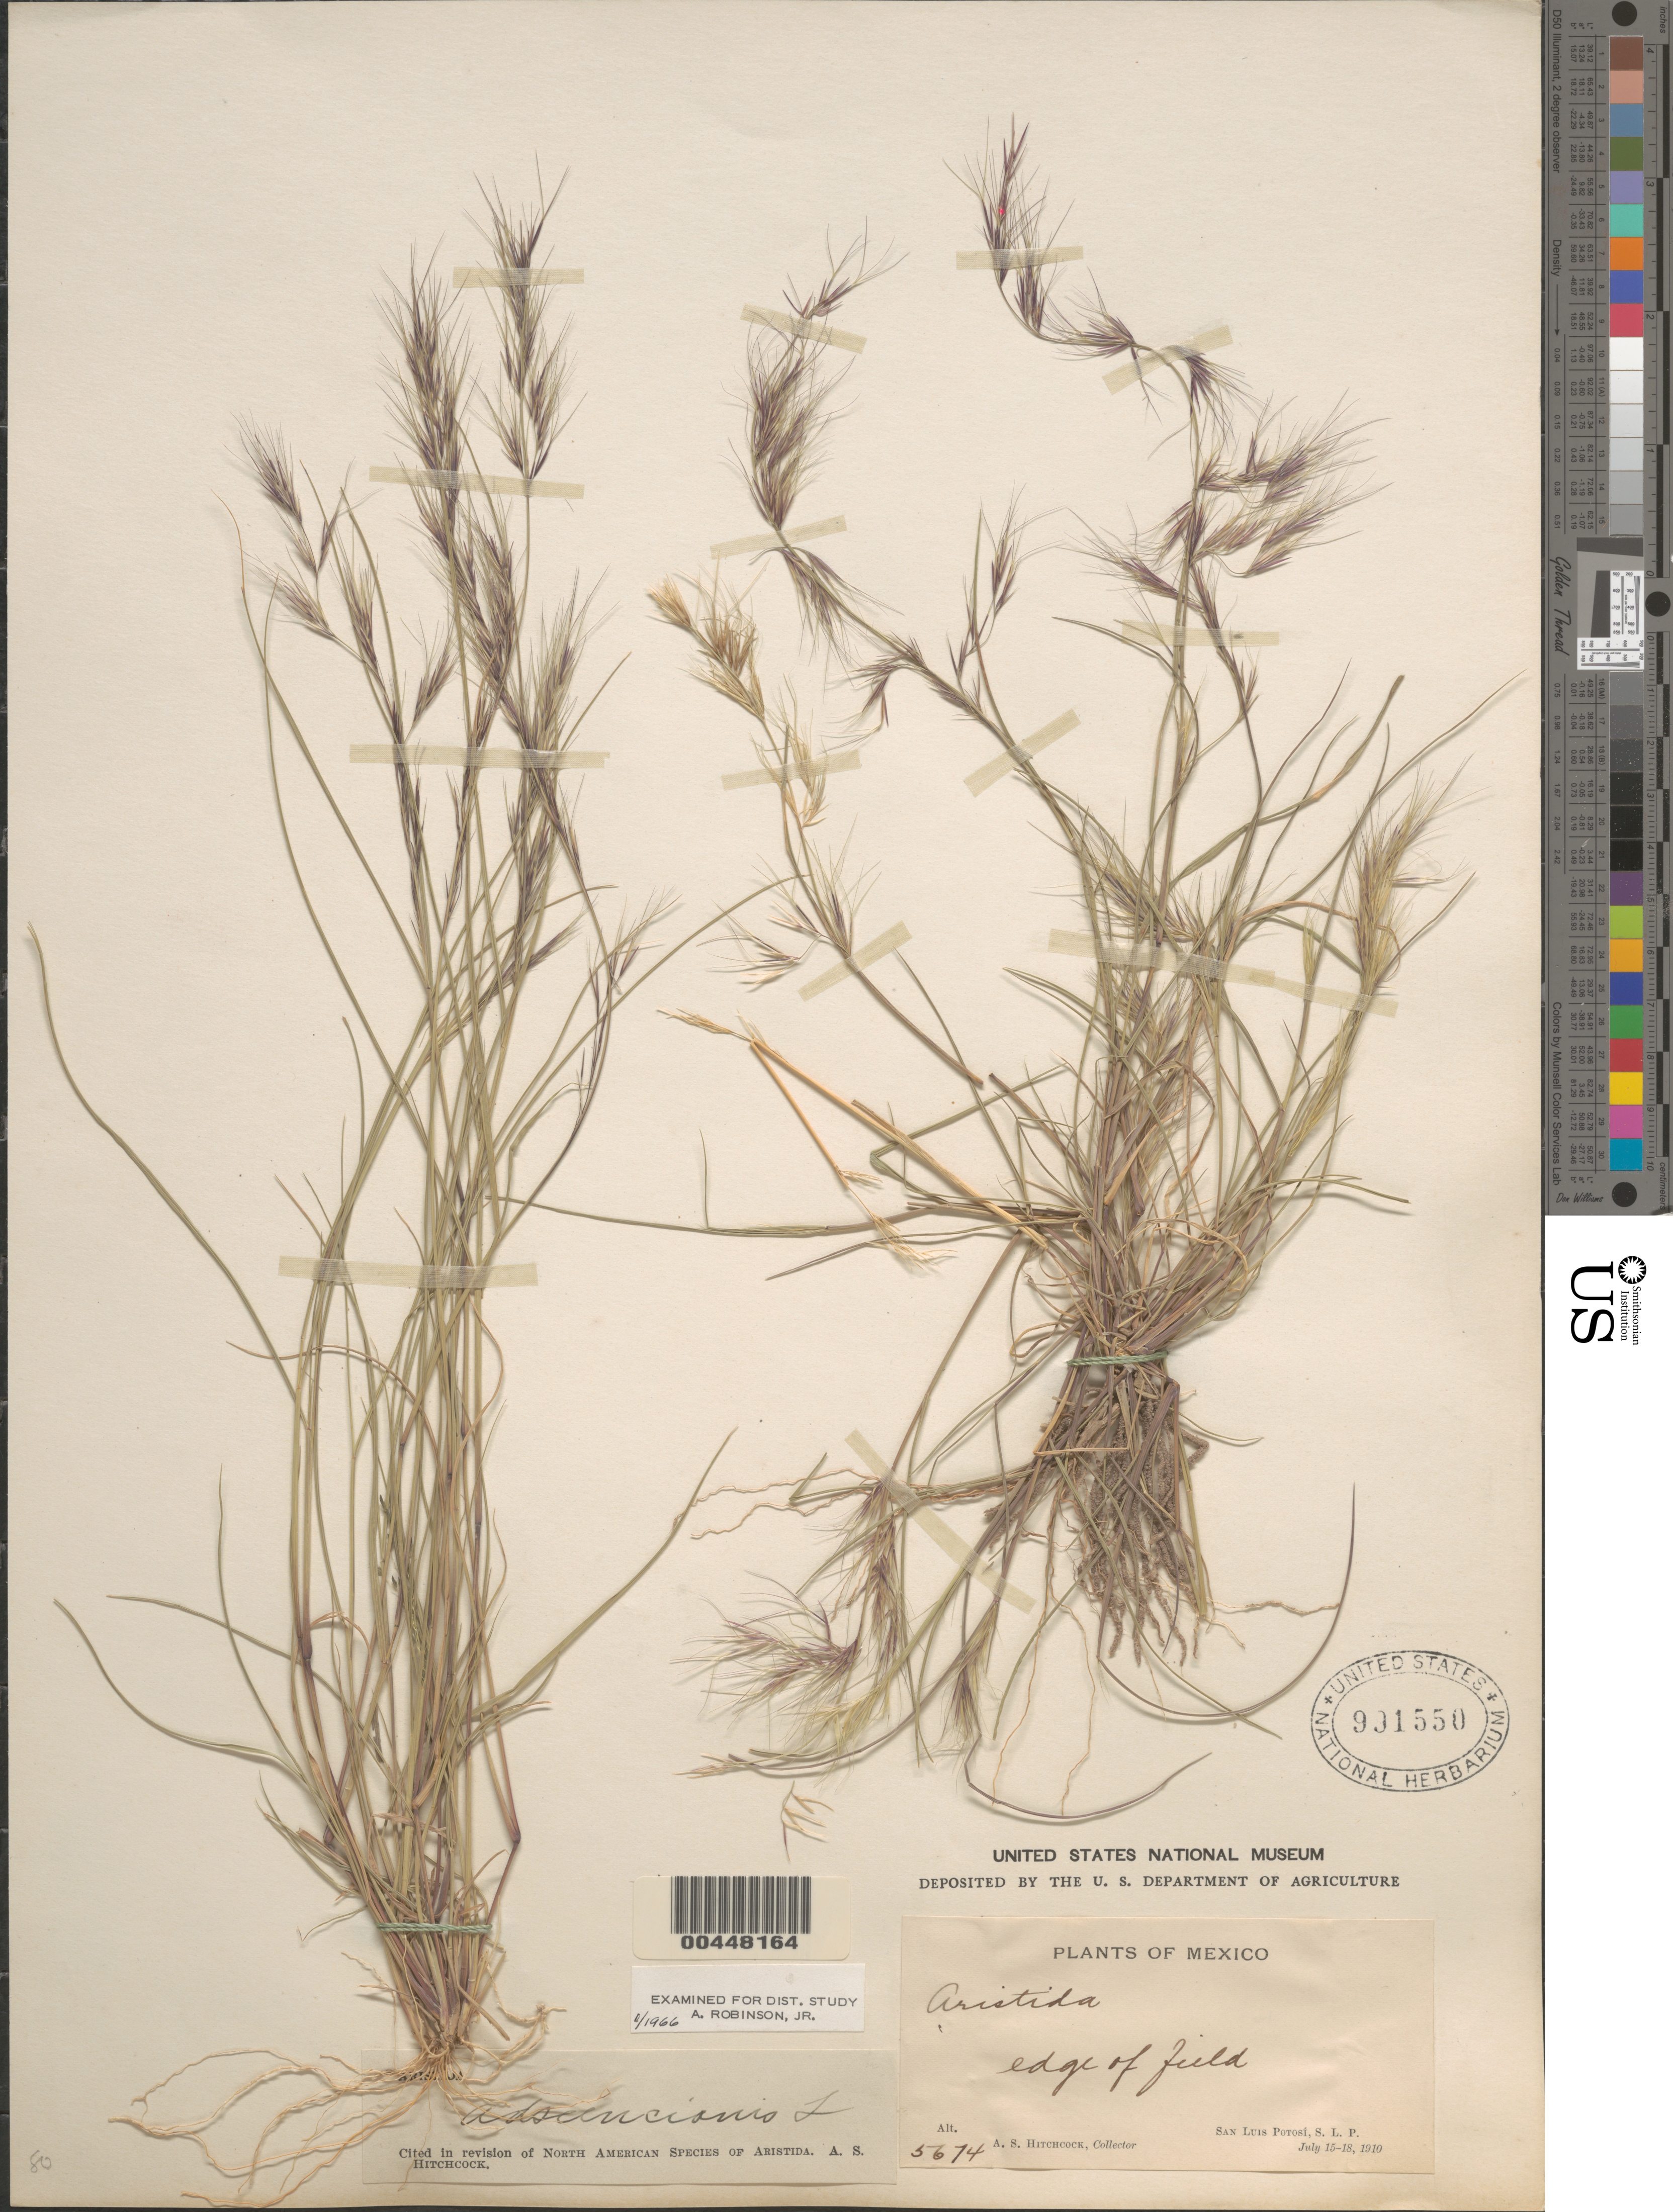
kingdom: Plantae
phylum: Tracheophyta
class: Liliopsida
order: Poales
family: Poaceae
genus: Aristida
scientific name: Aristida adscensionis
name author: L.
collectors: A. S. Hitchcock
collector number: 5674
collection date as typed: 15 Jul 1910 to 18 Jul 1910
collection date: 1910-07-15/1910-07-18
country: Mexico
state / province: San Luis Potosi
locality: San Luis Potosi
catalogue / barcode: US 991550